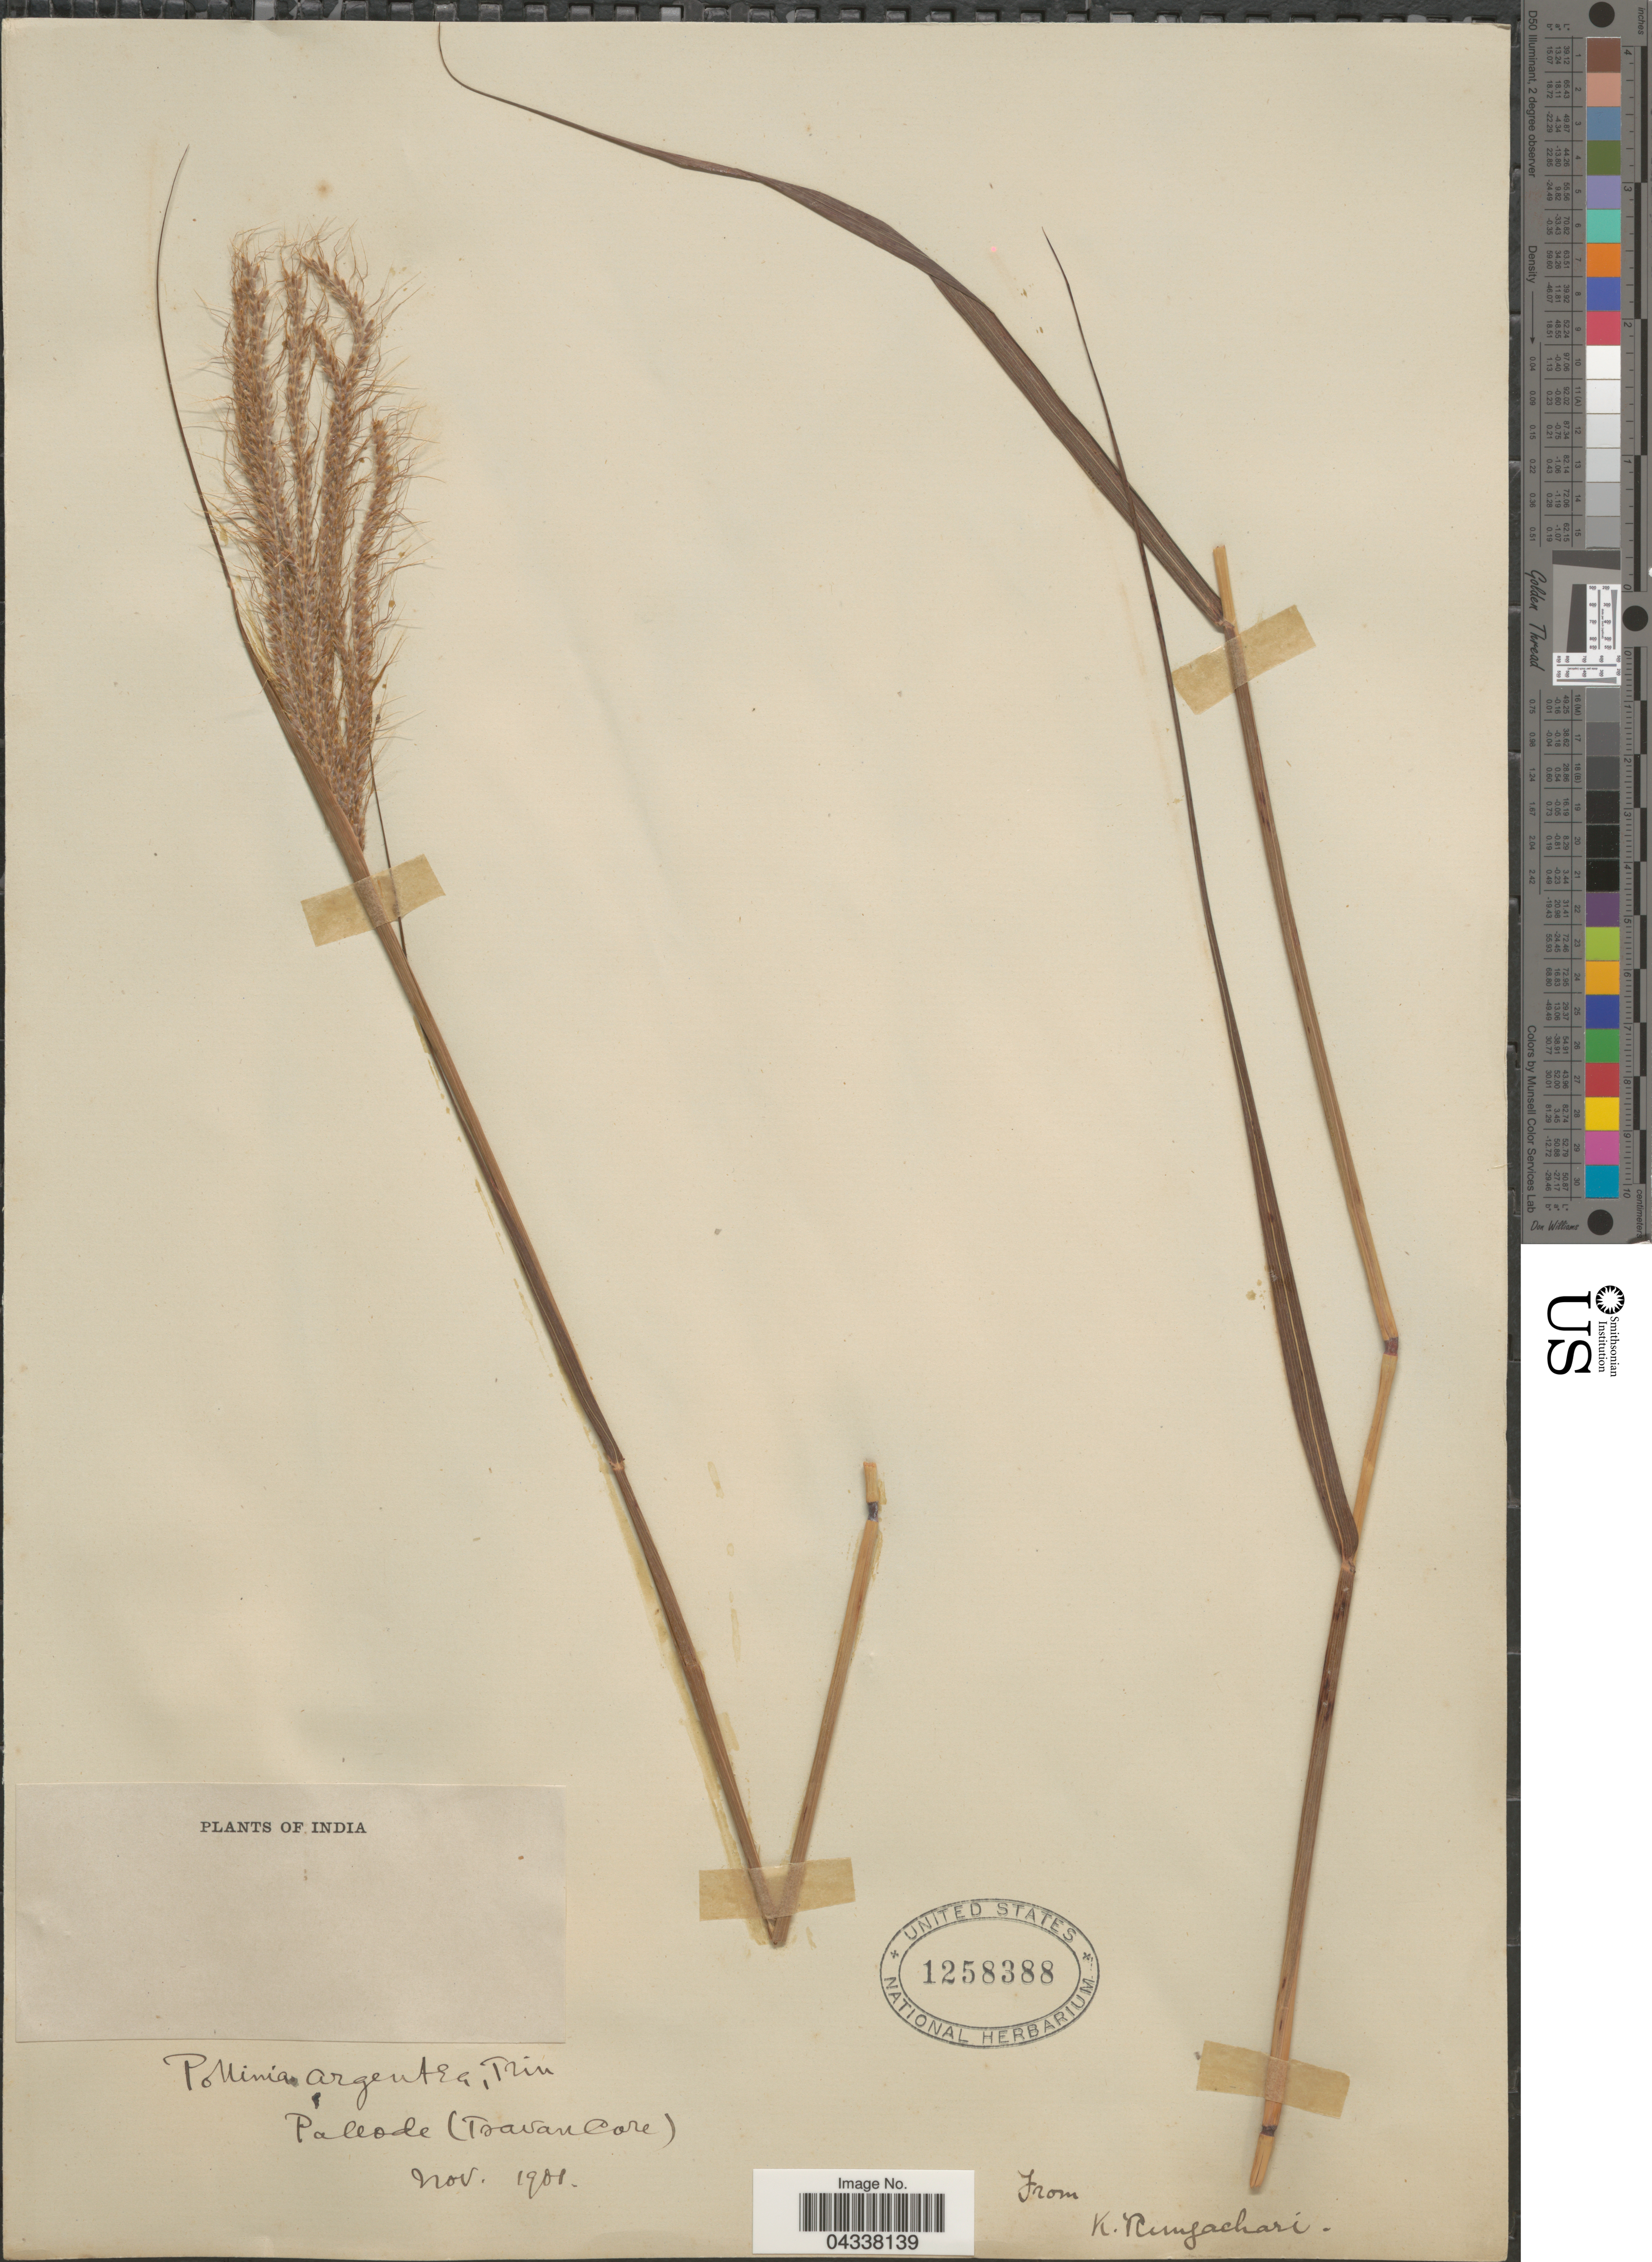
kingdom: Plantae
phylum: Tracheophyta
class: Liliopsida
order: Poales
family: Poaceae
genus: Pseudopogonatherum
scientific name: Pseudopogonatherum trispicatum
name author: (Schult.) Ohwi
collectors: K. Rungachari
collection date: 1901-11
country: India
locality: Pallode (Travancore ).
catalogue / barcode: US 1258388